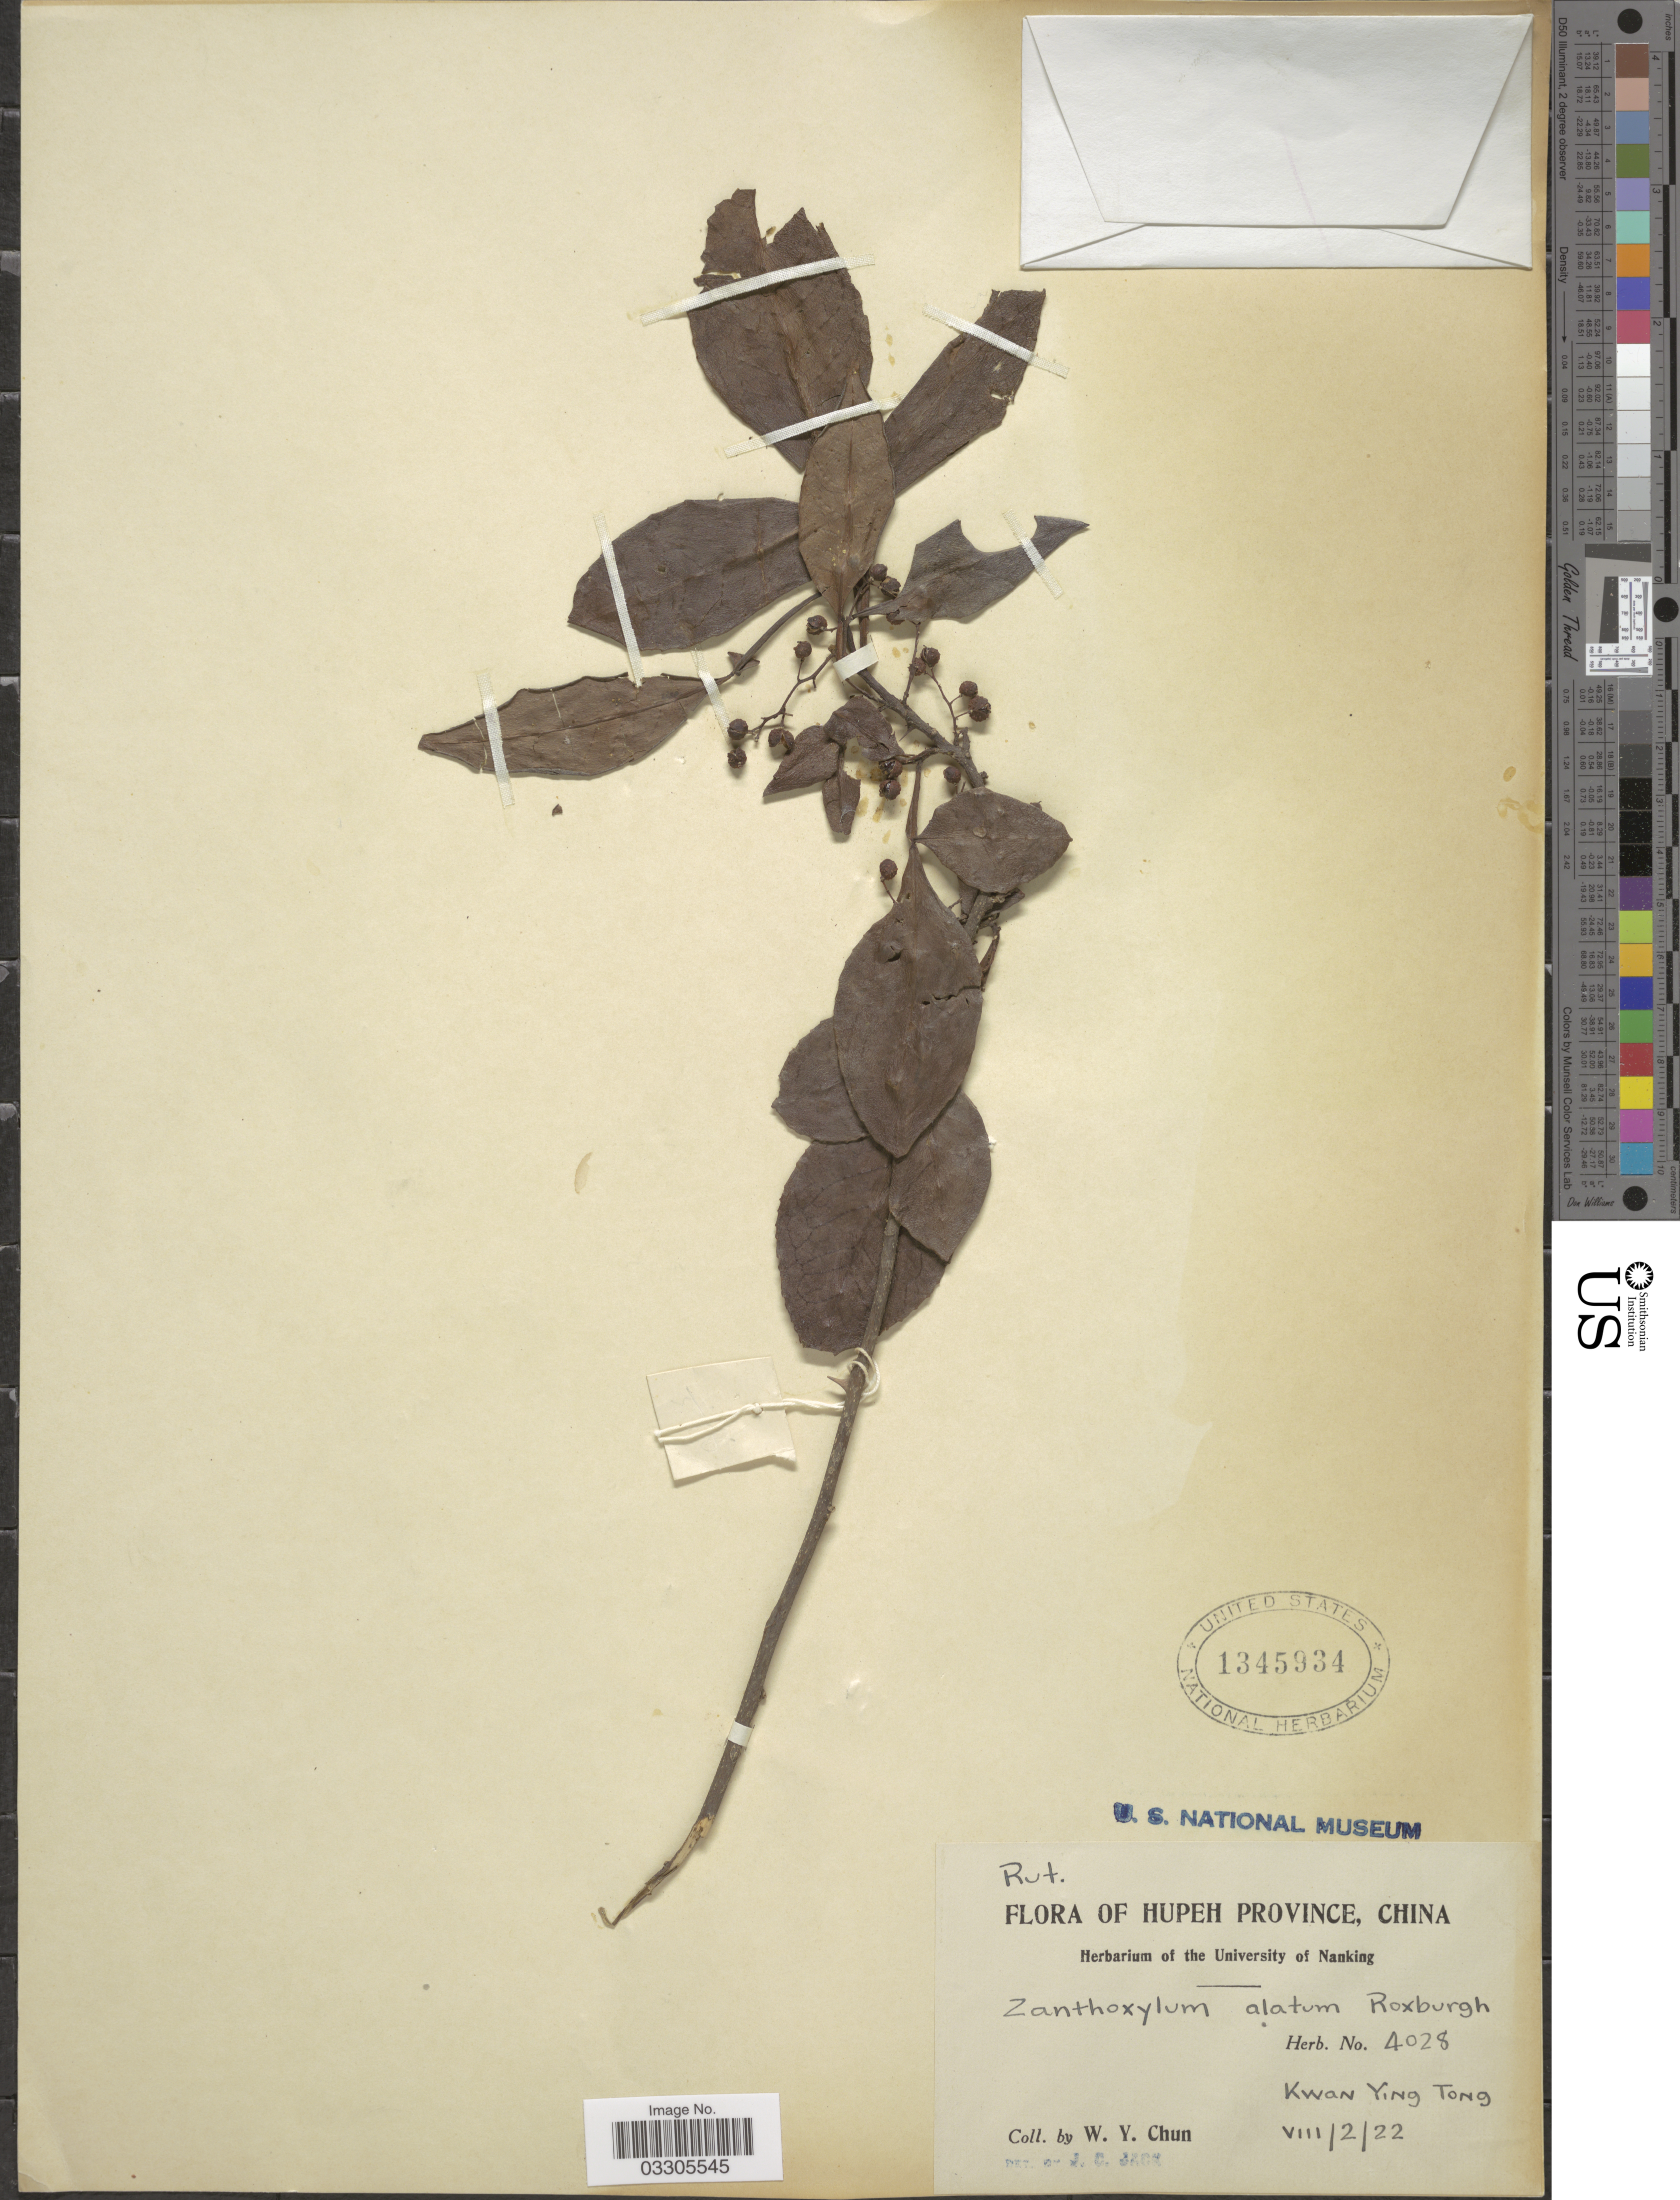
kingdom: Plantae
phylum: Tracheophyta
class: Magnoliopsida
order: Sapindales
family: Rutaceae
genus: Zanthoxylum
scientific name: Zanthoxylum armatum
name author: DC.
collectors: W. Y. Chun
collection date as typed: Transcribed d/m/y: 2/8/22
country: China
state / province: Hubei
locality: Hupeh Province, Kwan Ying Tong.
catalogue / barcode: US 1345934